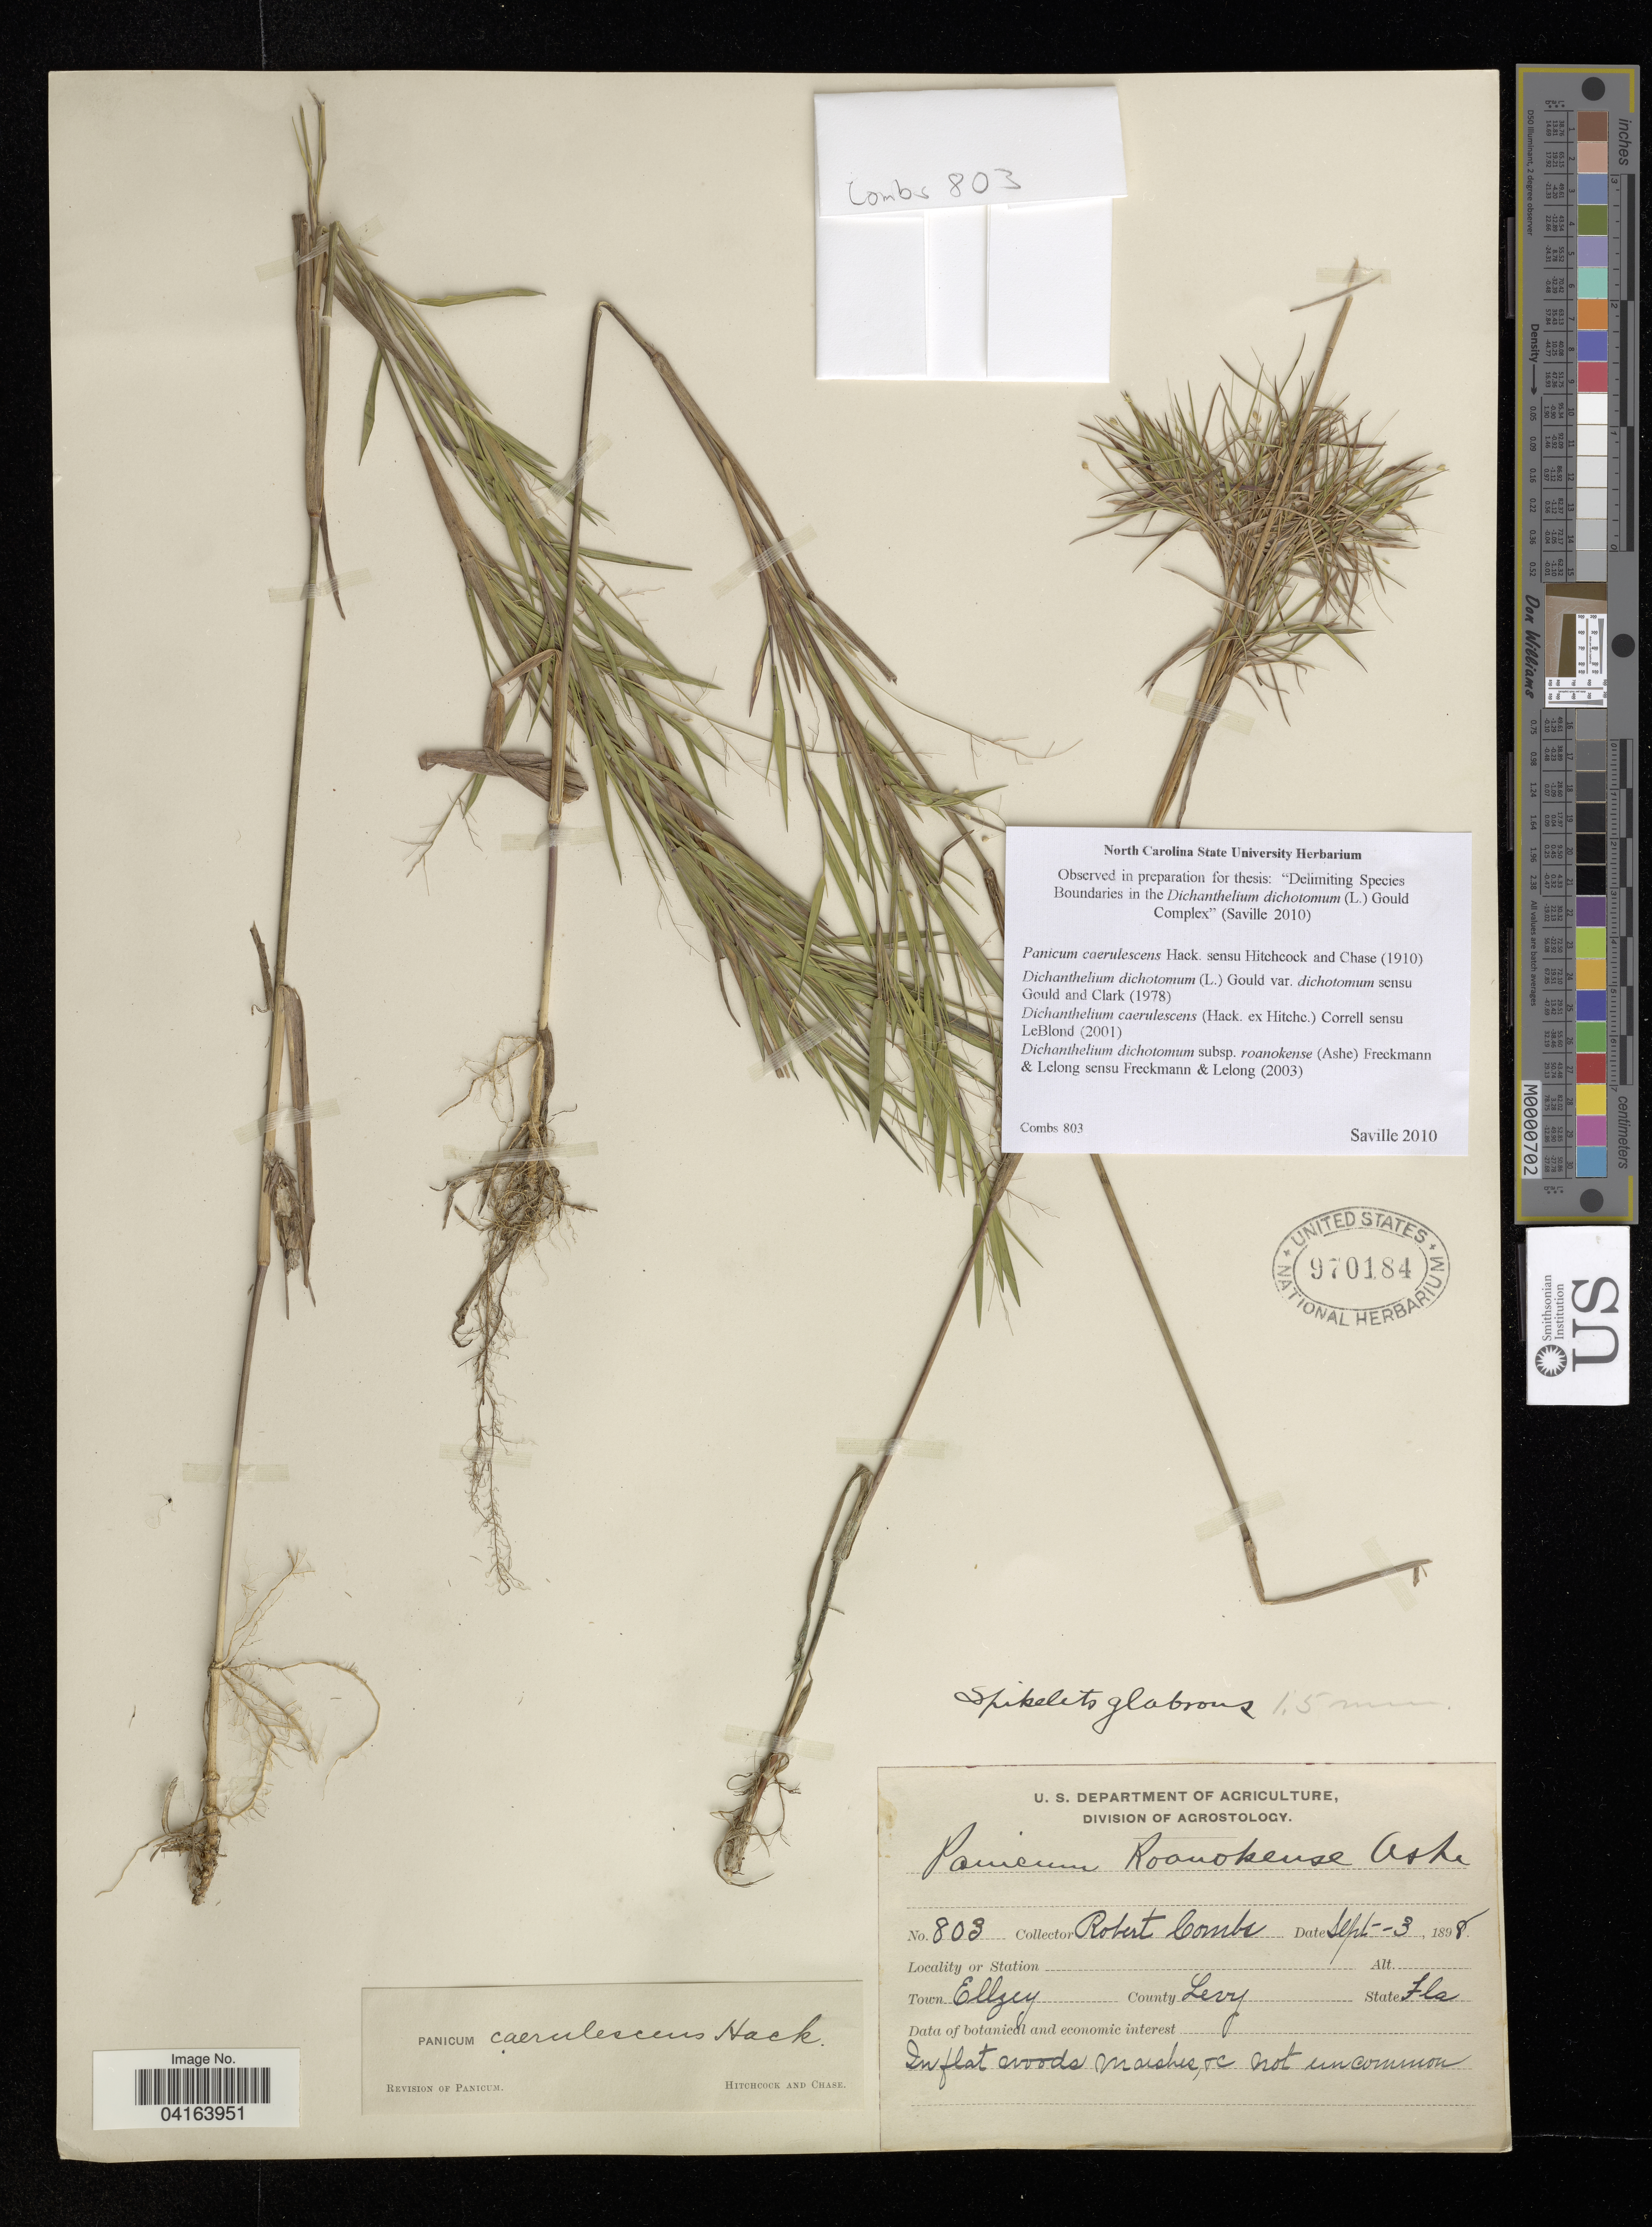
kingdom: Plantae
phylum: Tracheophyta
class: Liliopsida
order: Poales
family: Poaceae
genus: Dichanthelium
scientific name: Dichanthelium dichotomum subsp. roanokense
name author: (Ashe) LeBlond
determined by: Saville, A. C., (NCSC), North Carolina State University (UNITED STATES)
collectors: R. Combs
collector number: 803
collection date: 1898-09-03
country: United States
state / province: Florida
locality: Town Ellzey County Levy.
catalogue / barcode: US 970184